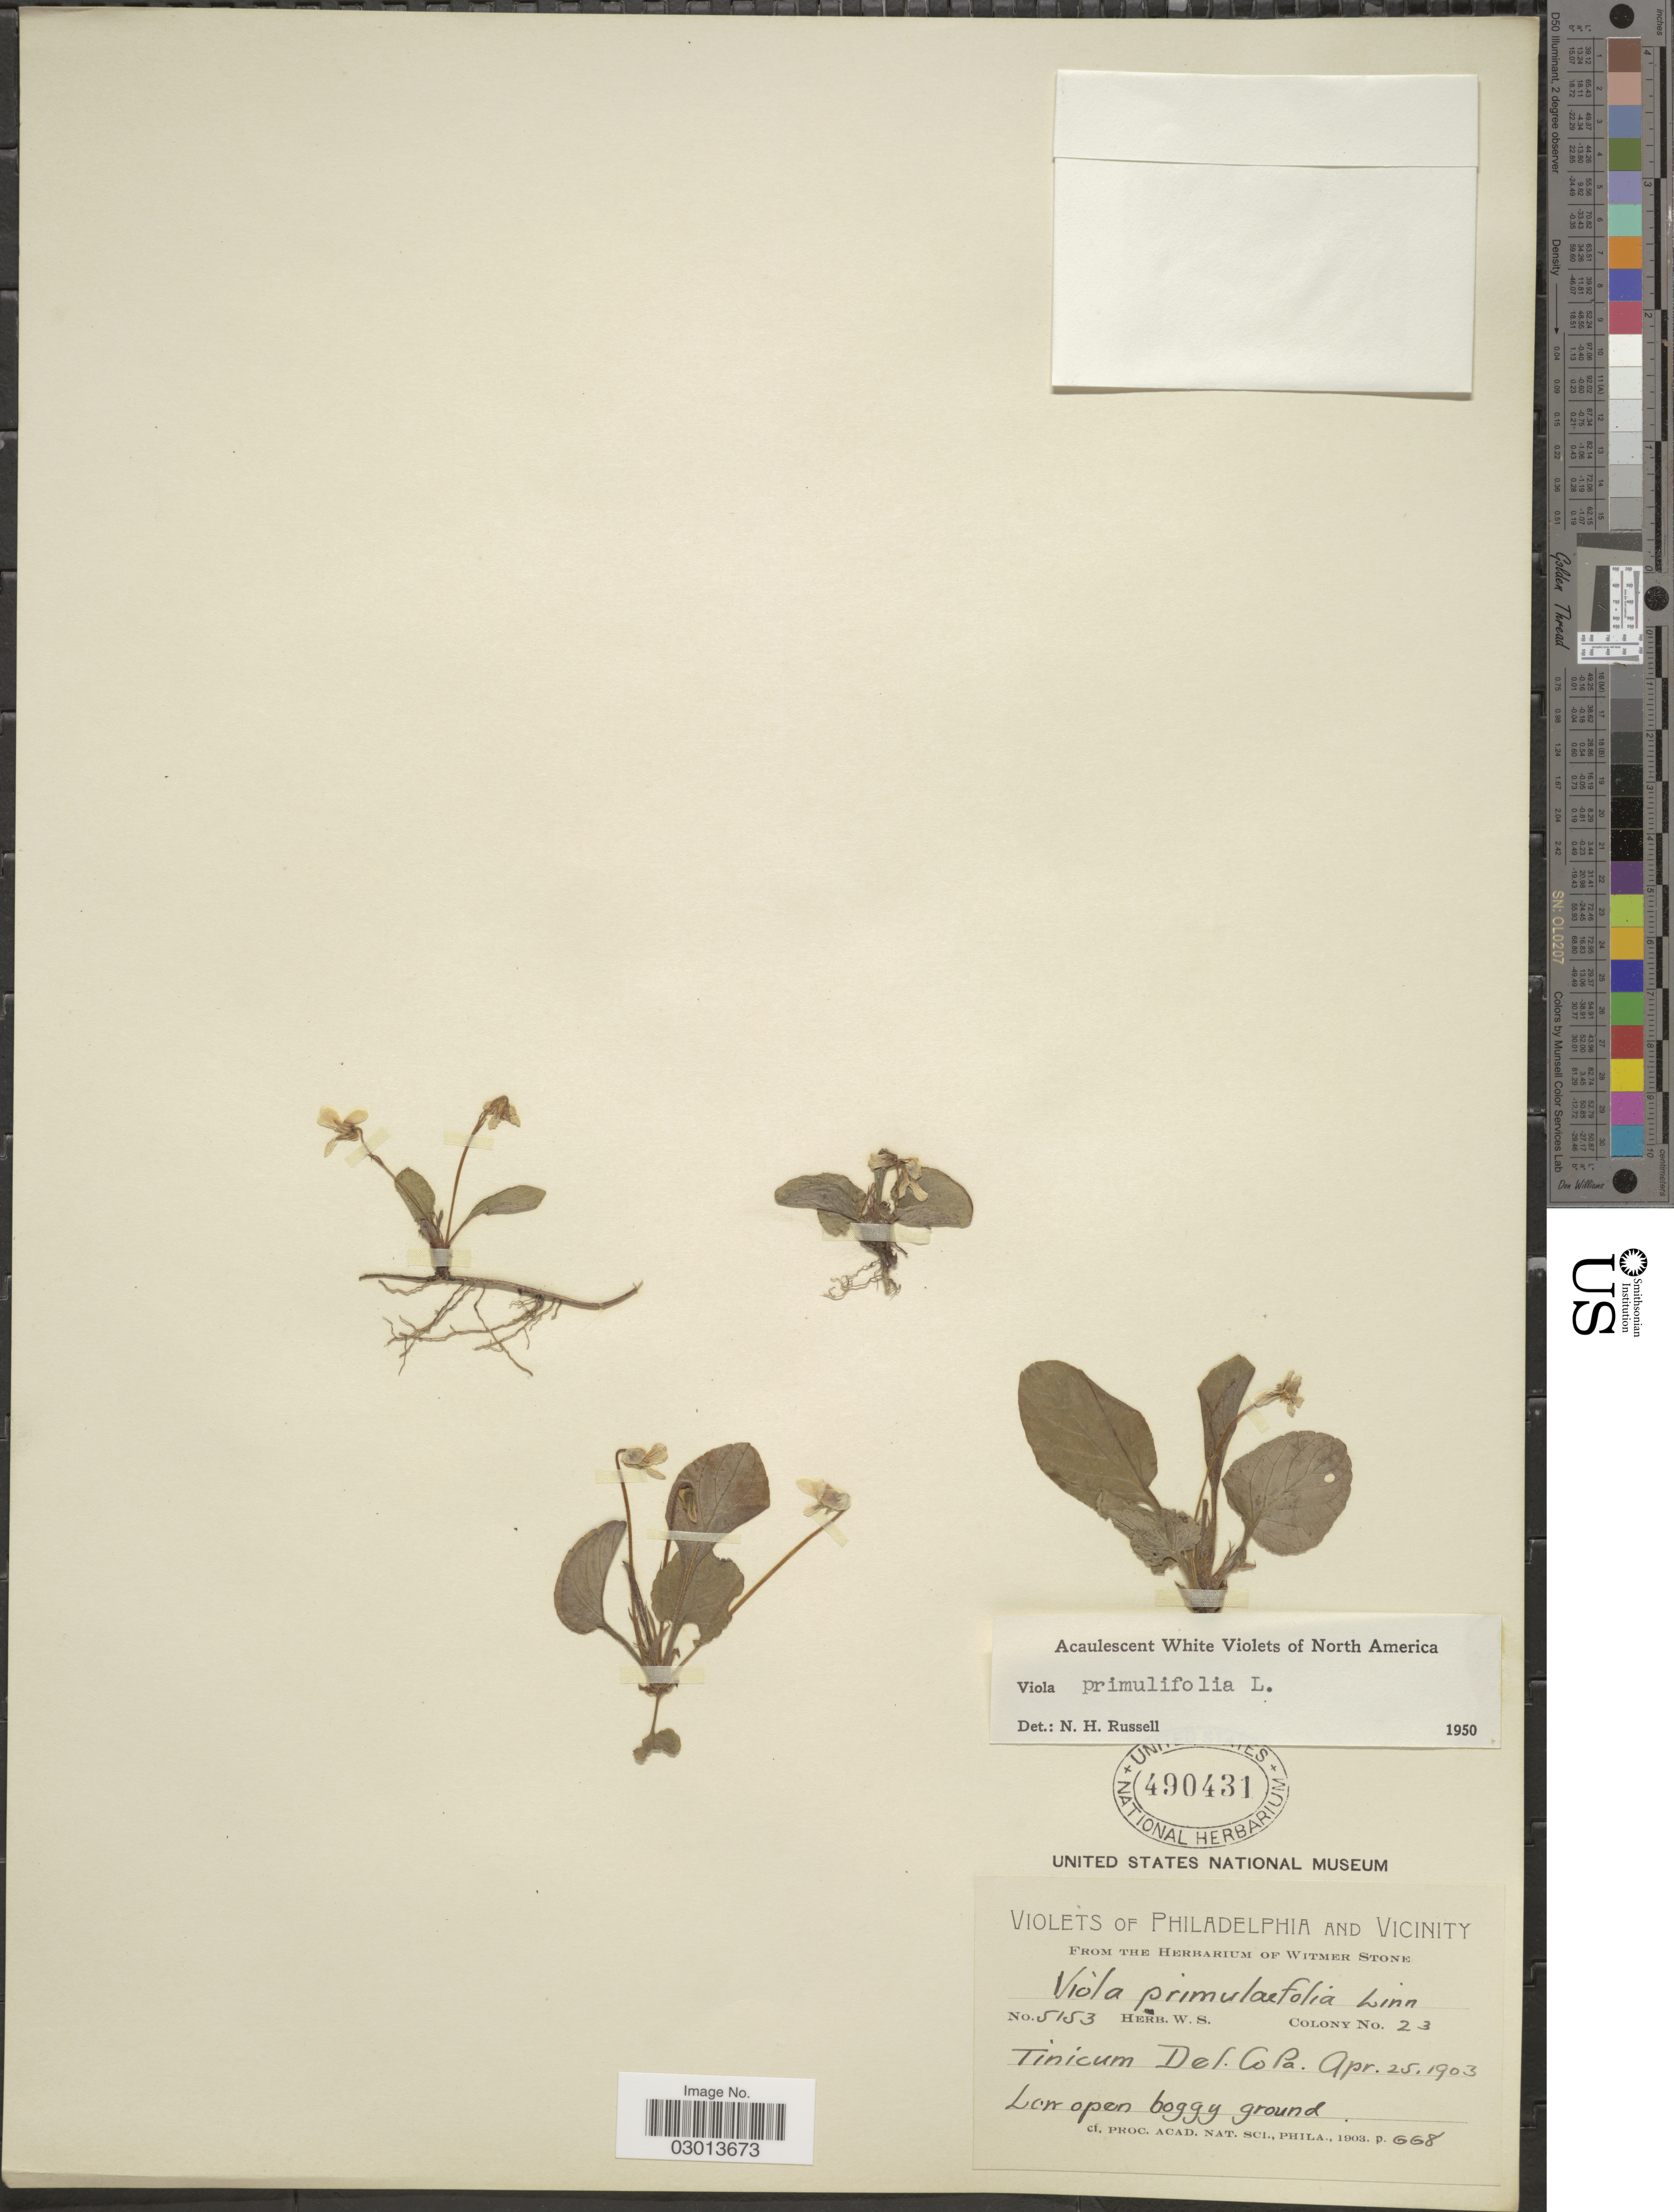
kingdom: Plantae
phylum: Tracheophyta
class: Magnoliopsida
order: Malpighiales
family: Violaceae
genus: Viola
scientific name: Viola primulifolia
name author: L.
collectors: Ex herb Witmer Stone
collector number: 5153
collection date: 1903-04-25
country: United States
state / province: Pennsylvania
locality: Philadelphia and Vicinity. Del. Co. Pa.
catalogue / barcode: US 490431